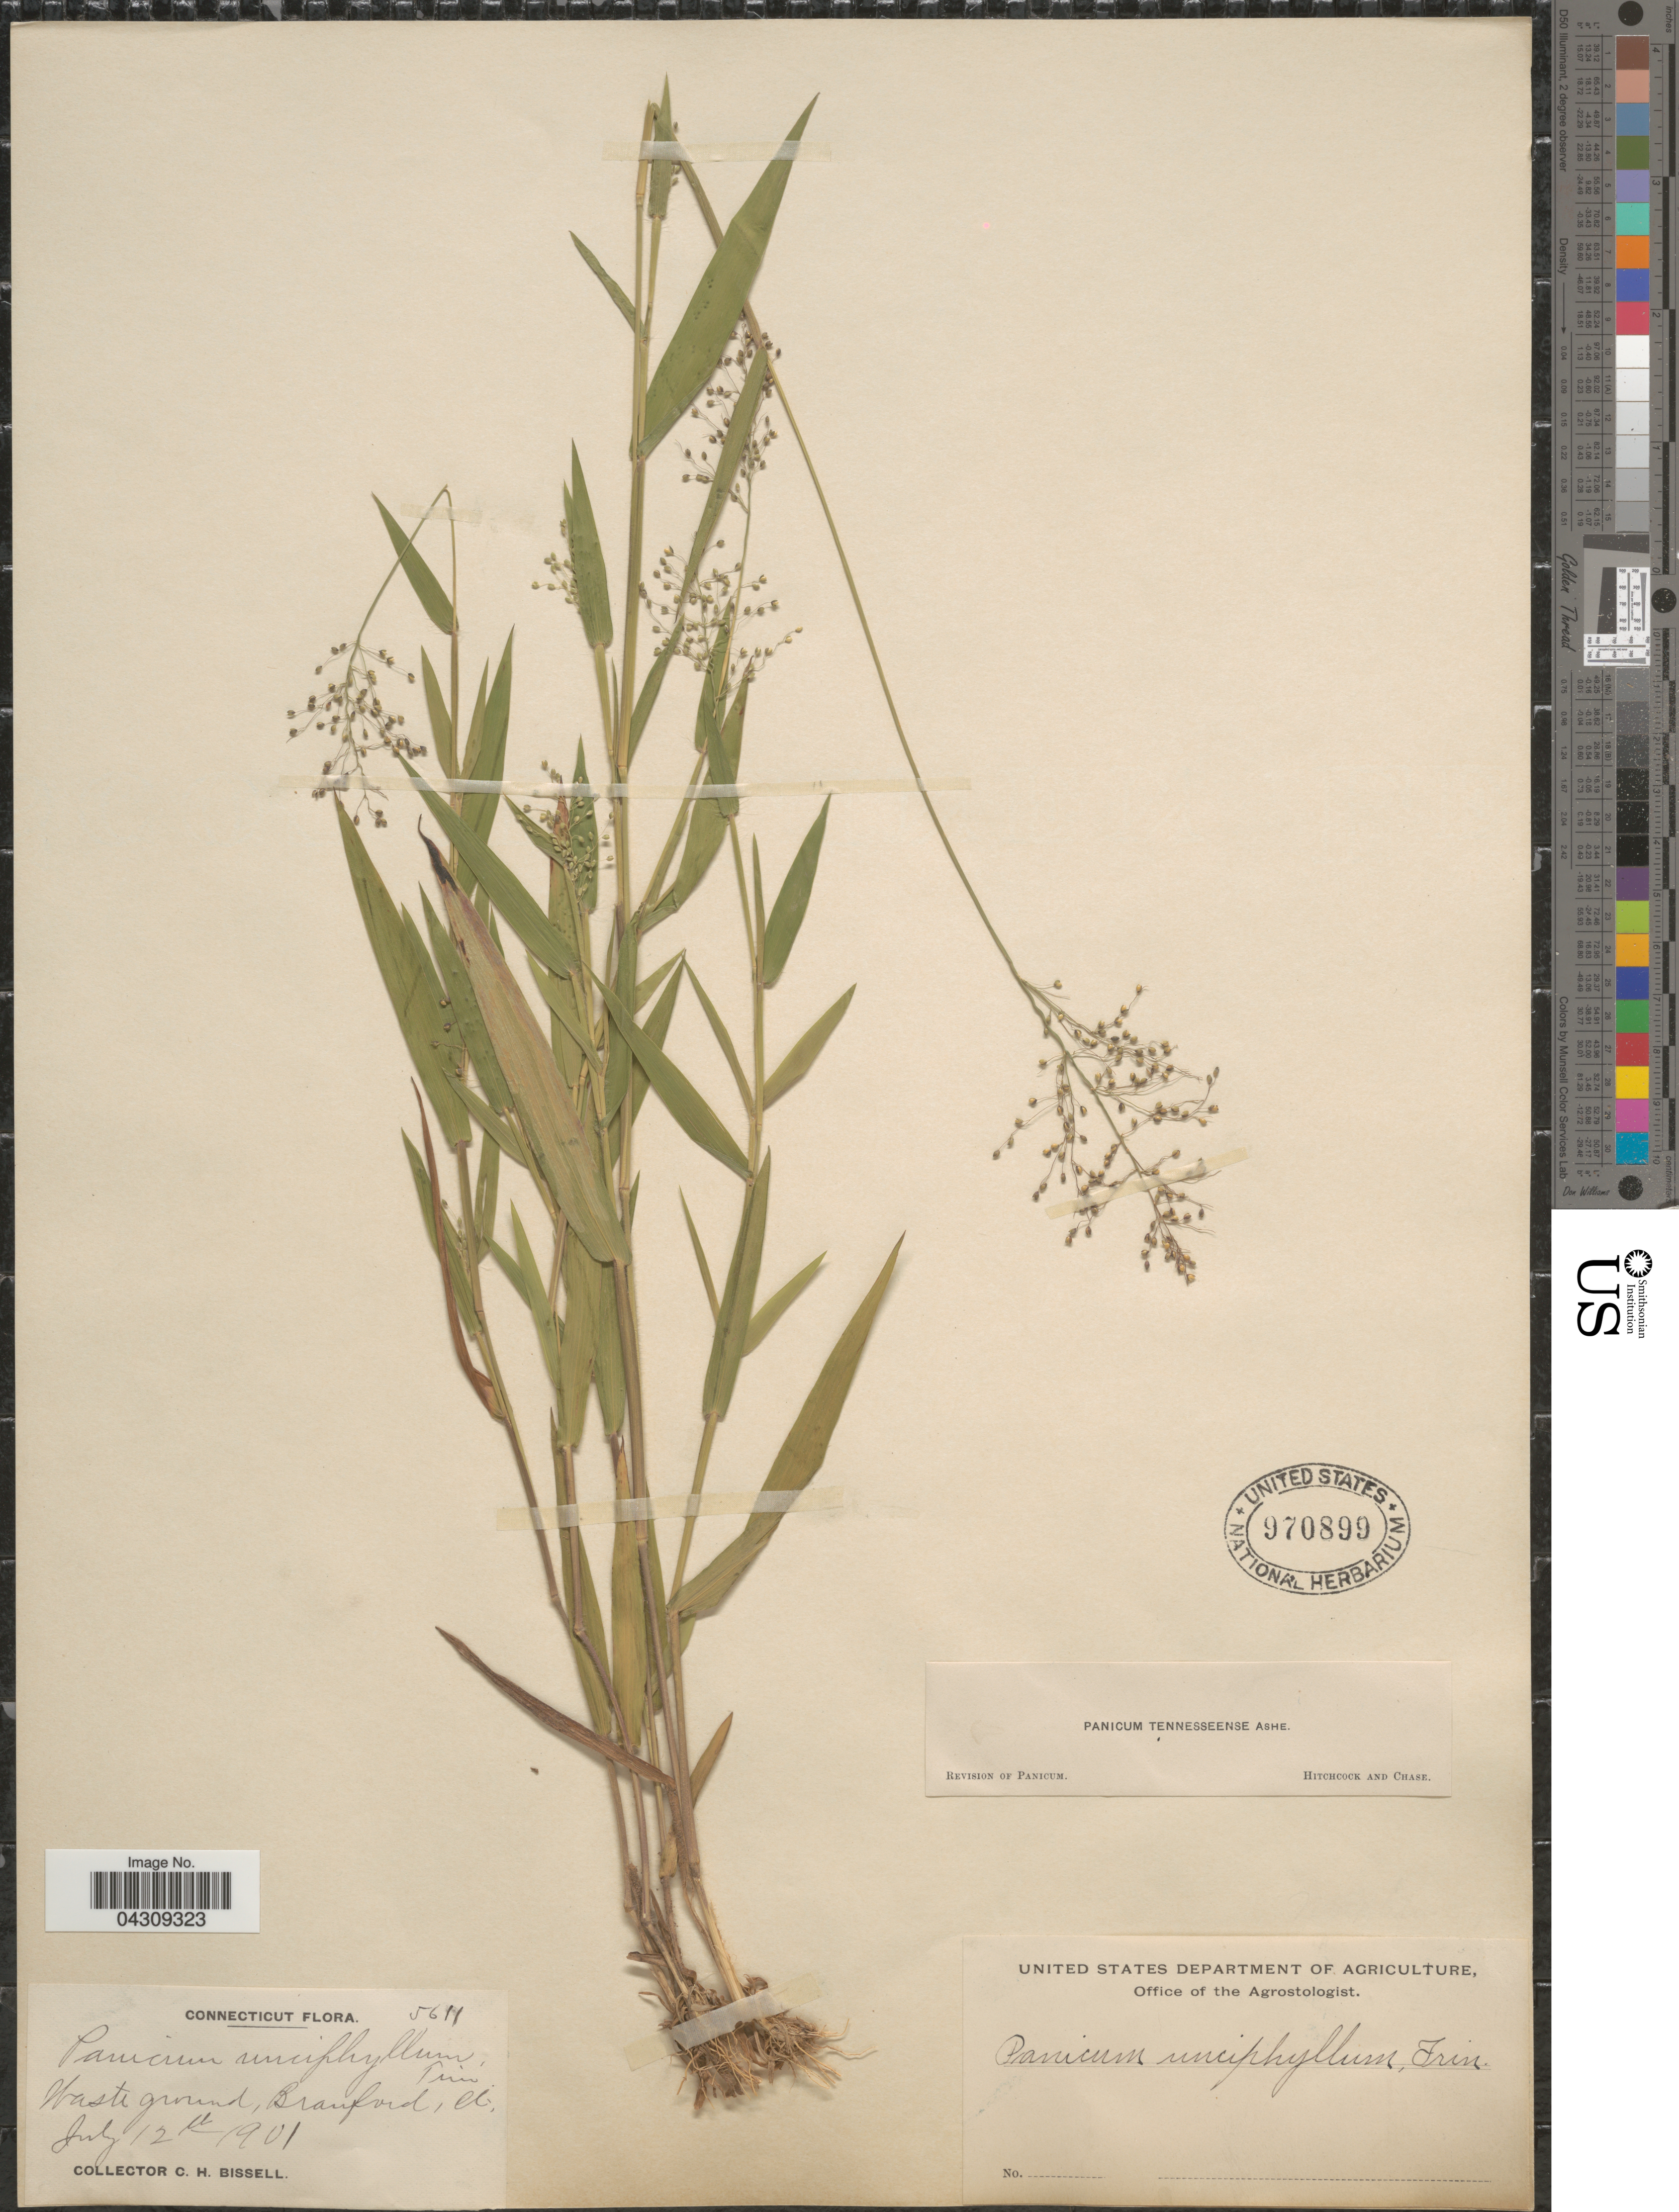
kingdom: Plantae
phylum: Tracheophyta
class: Liliopsida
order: Poales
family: Poaceae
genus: Dichanthelium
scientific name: Dichanthelium acuminatum var. acuminatum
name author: (Sw.) Gould & C.A. Clark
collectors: C. Bissell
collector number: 5611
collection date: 1901-07-12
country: United States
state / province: Connecticut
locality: Waste ground, Branford.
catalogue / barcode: US 970899